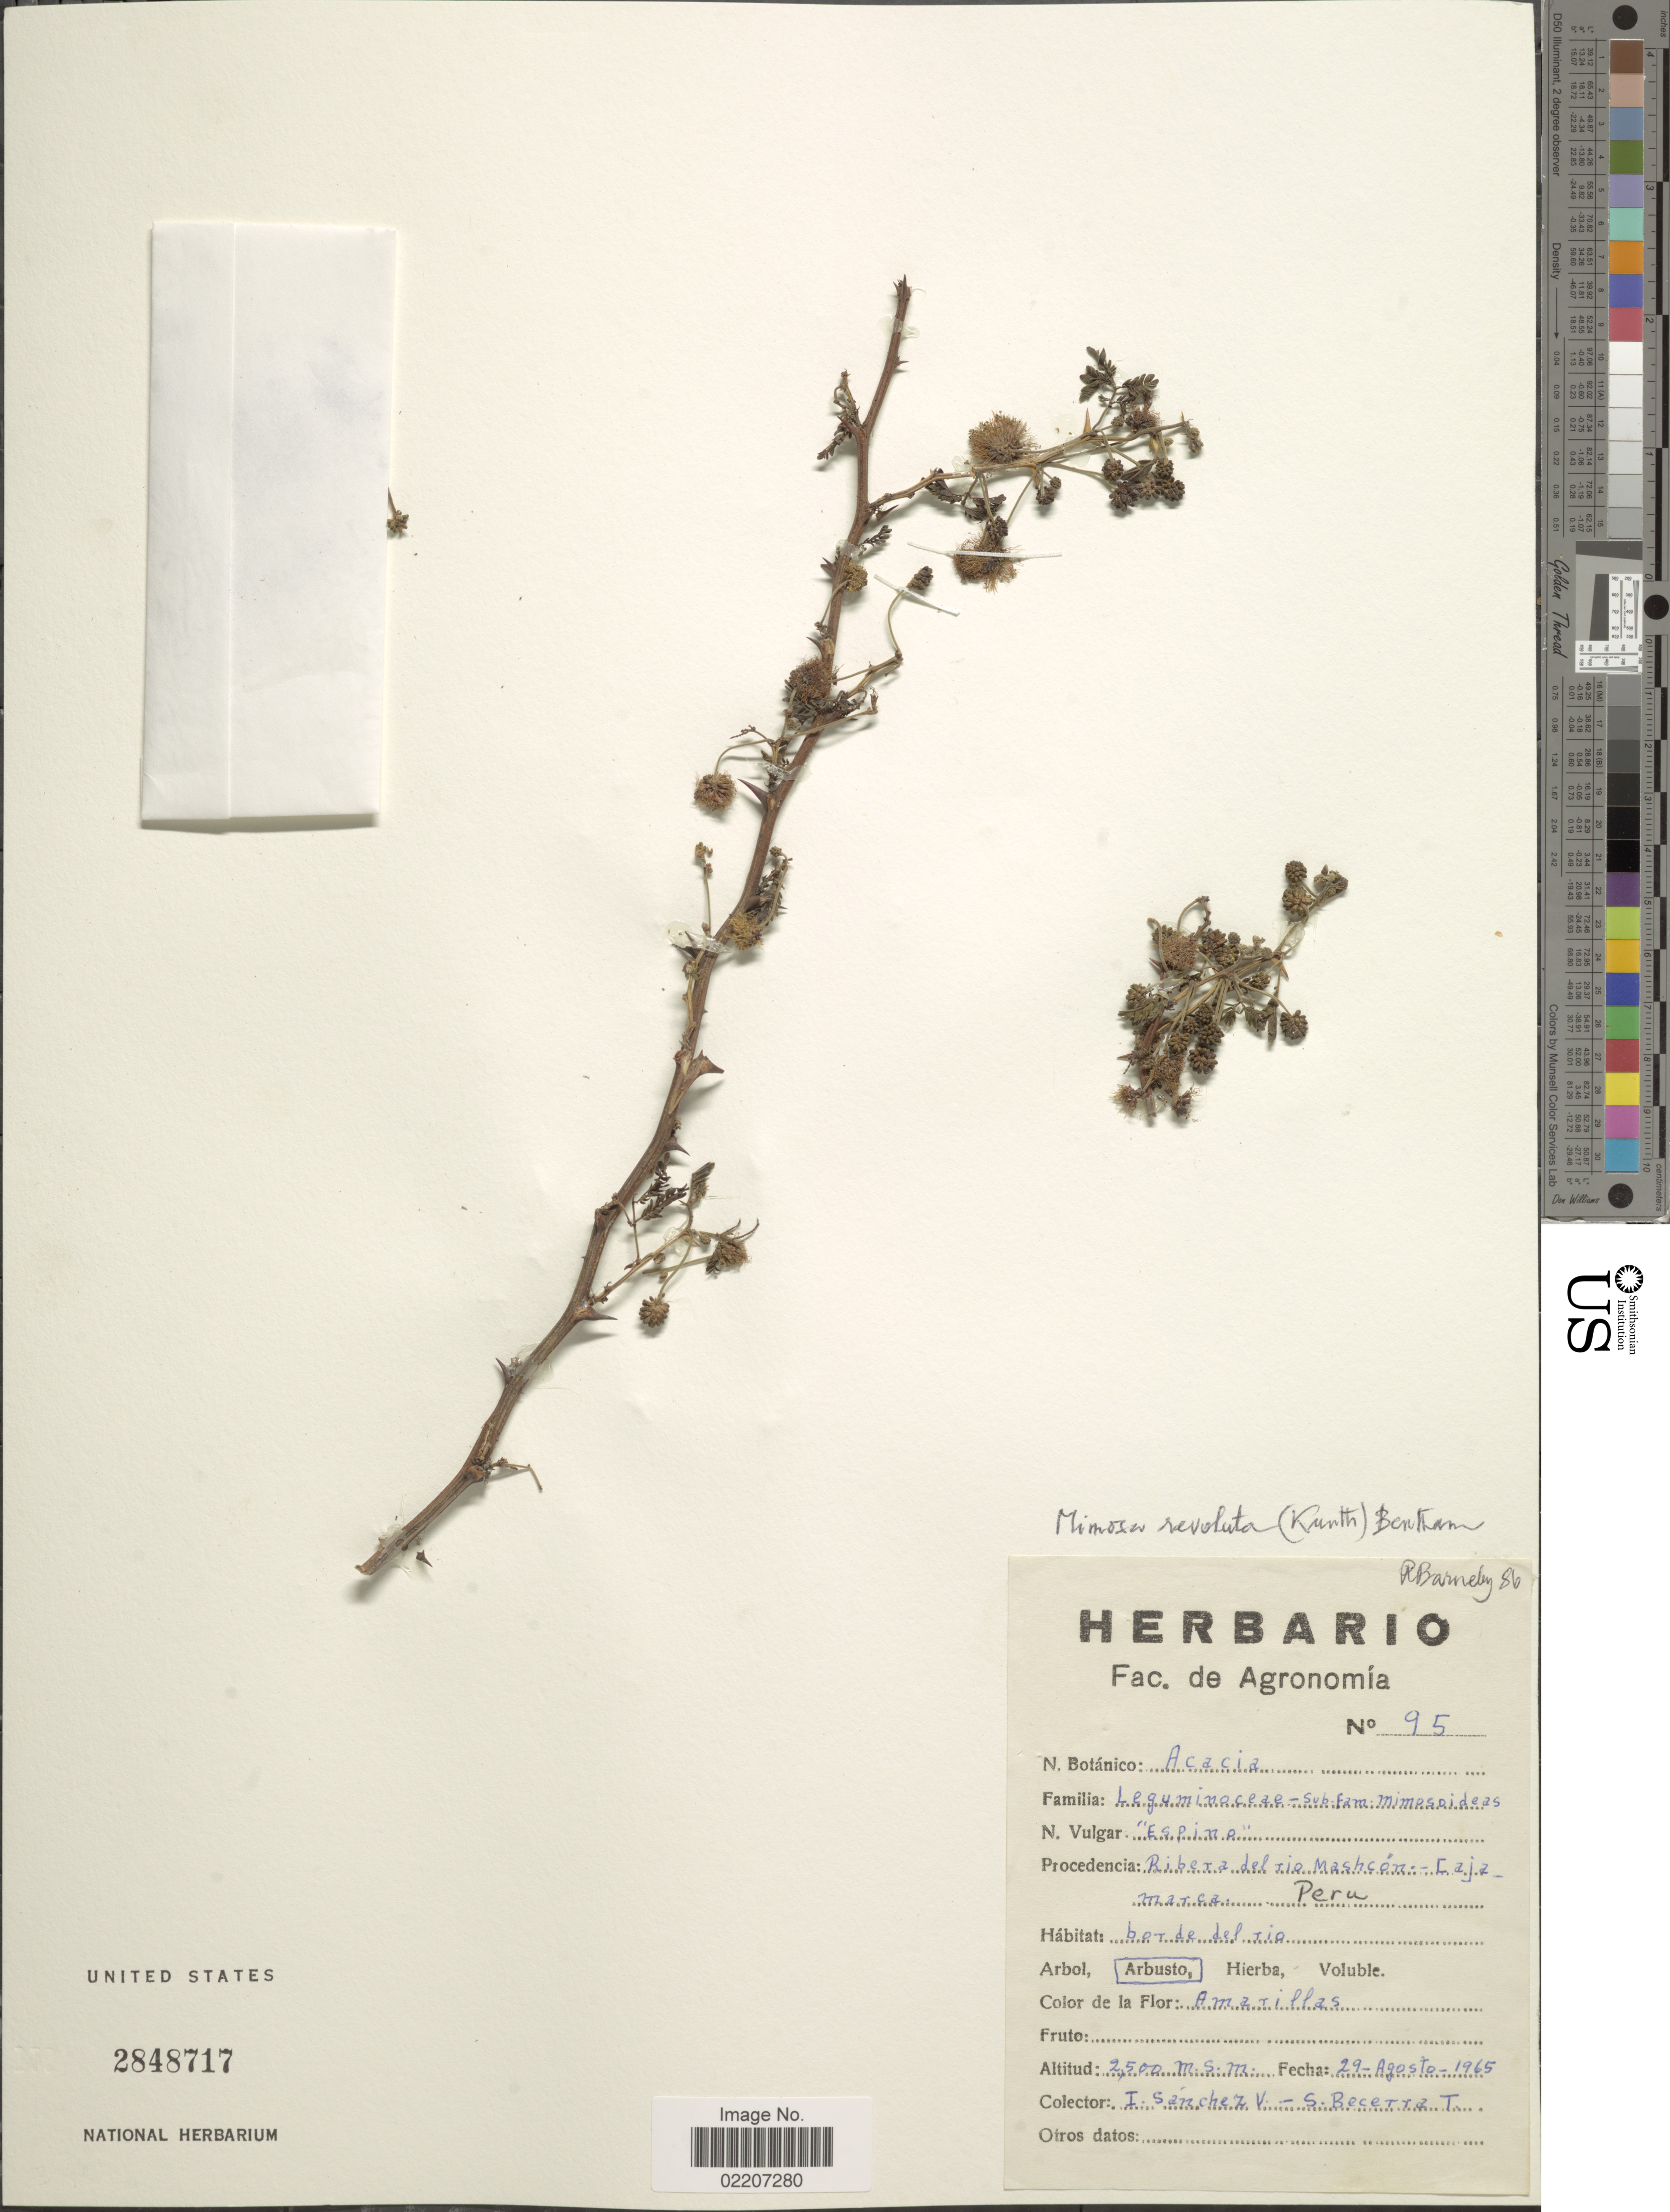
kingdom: Plantae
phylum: Tracheophyta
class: Magnoliopsida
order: Fabales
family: Fabaceae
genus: Mimosa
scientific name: Mimosa revoluta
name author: (Kunth) Benth.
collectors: I. Sánchez Vega & S. Becerra T.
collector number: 95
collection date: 1965-08-29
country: Peru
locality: Ribera del rio Mashcon, Caja marca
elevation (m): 2500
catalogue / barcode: US 2848717